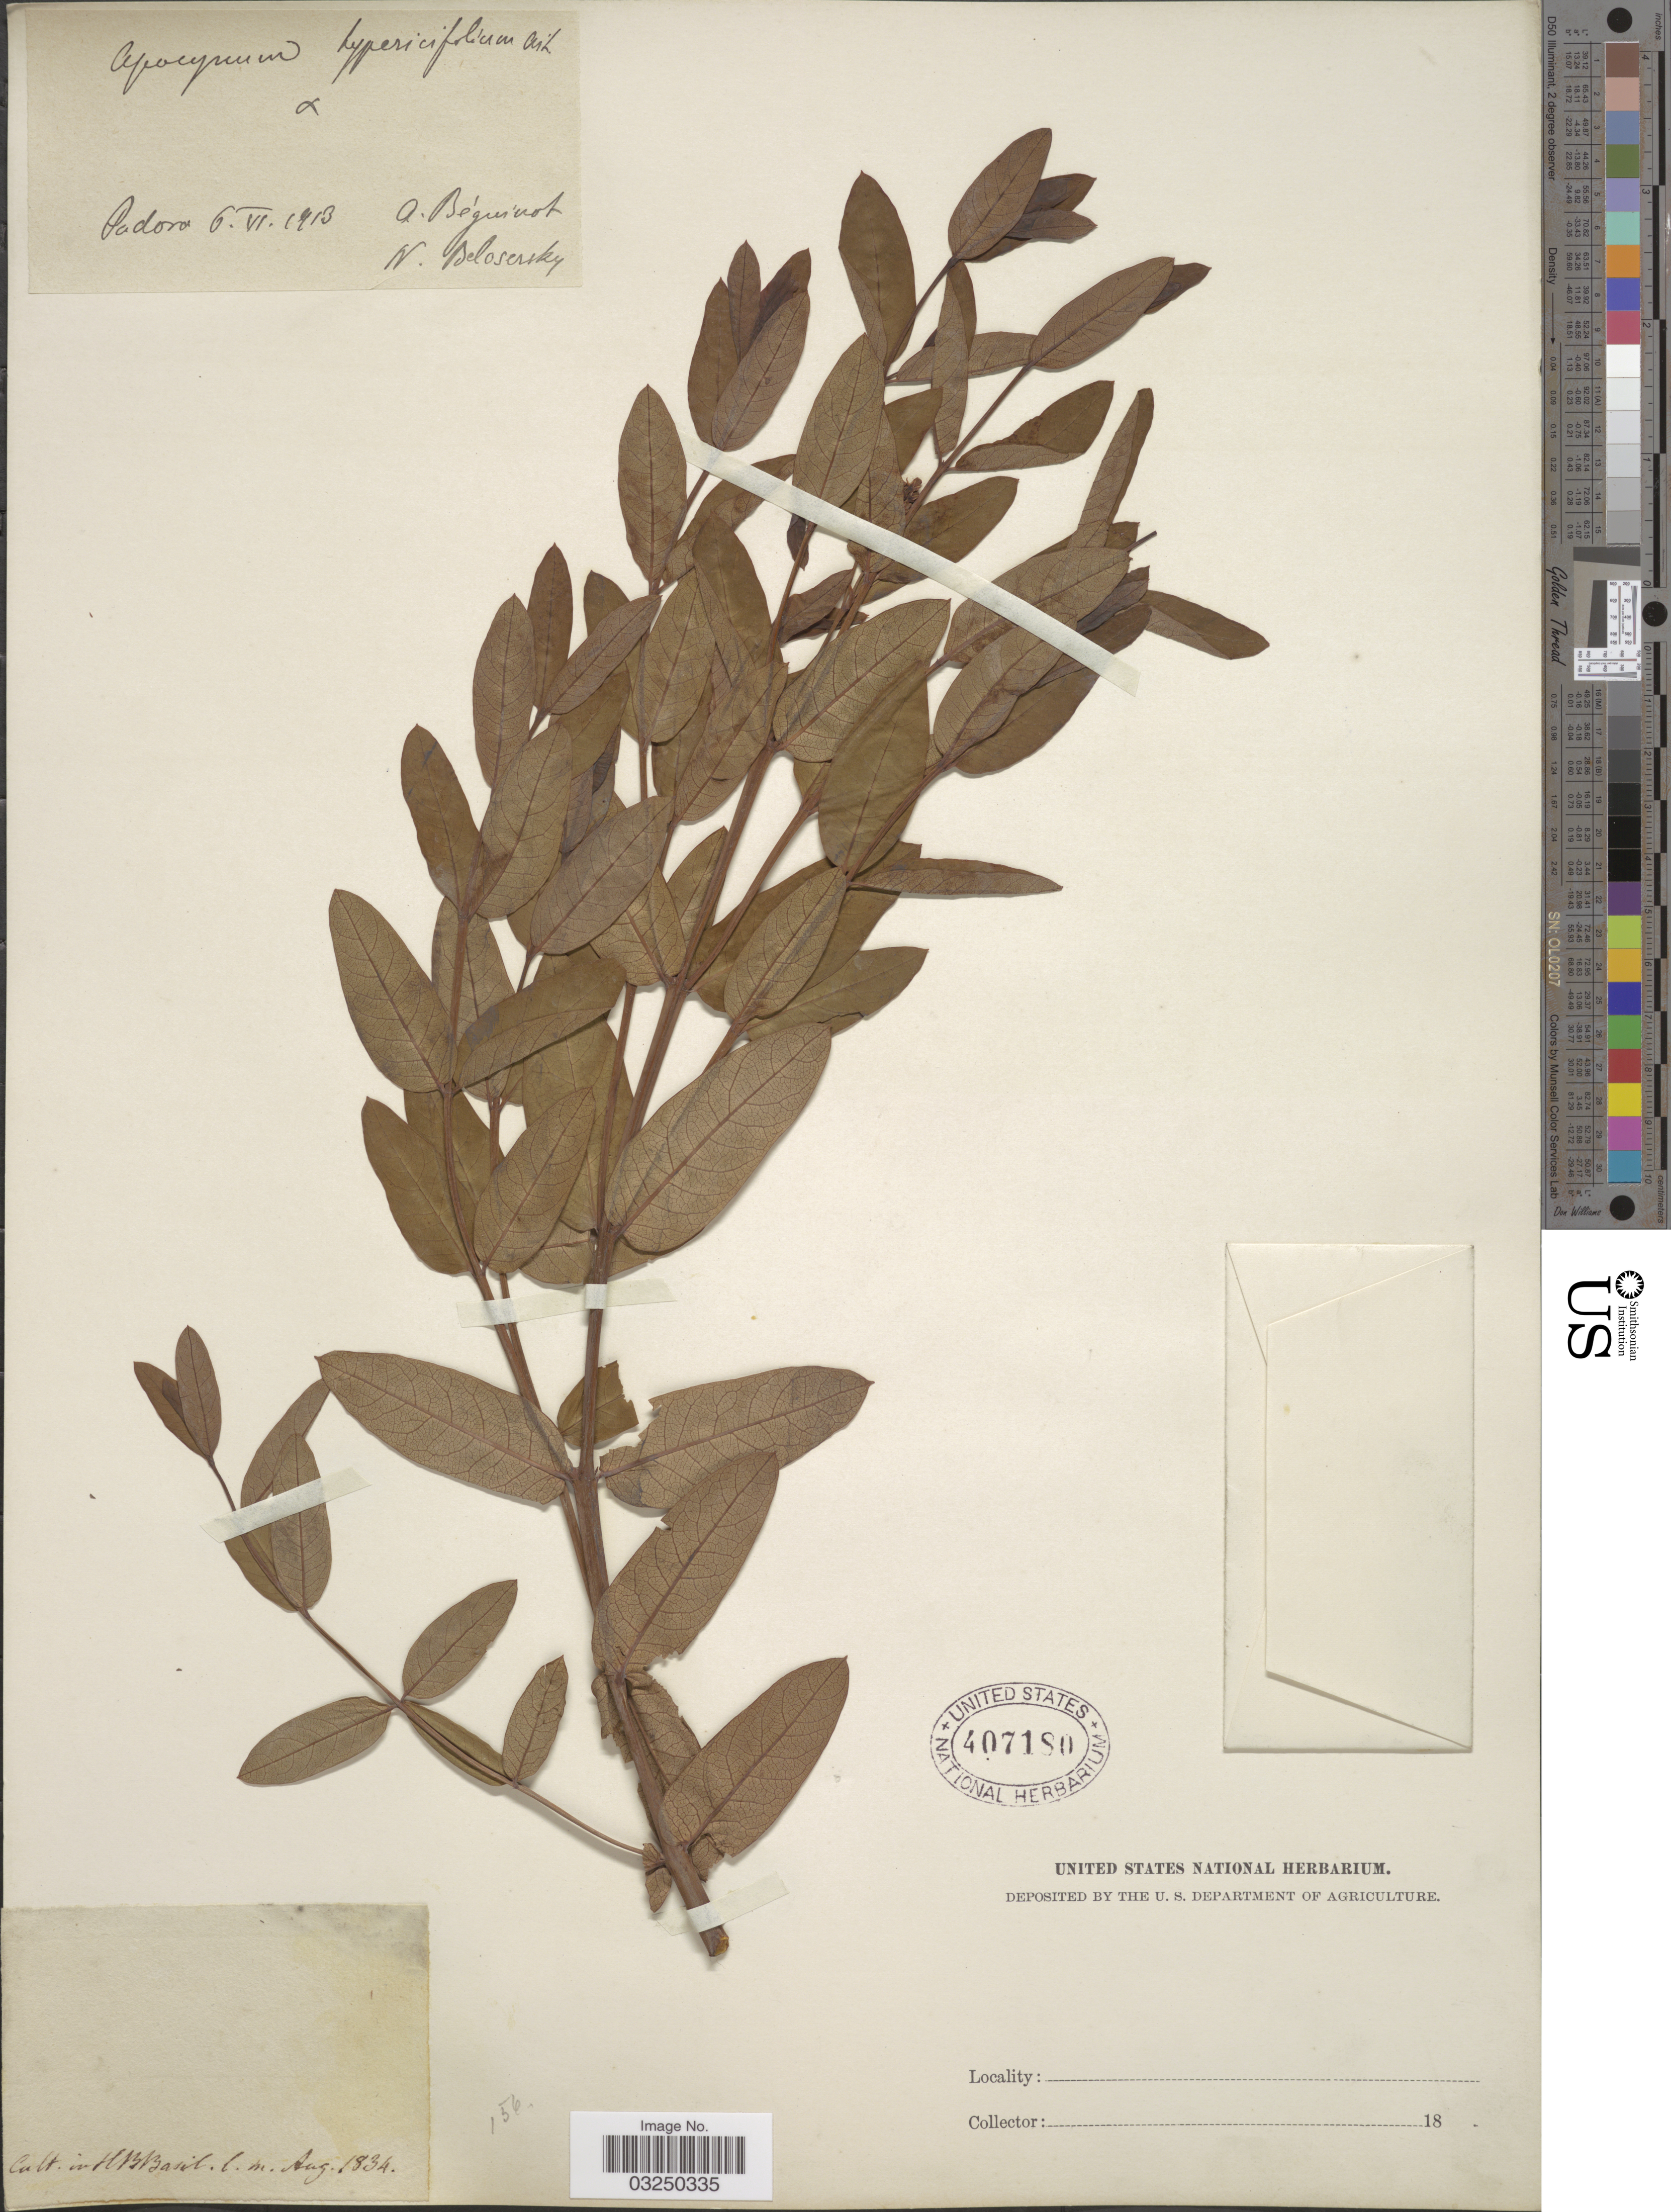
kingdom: Plantae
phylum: Tracheophyta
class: Magnoliopsida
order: Gentianales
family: Apocynaceae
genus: Apocynum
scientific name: Apocynum venetum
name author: L.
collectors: ex herb. United States National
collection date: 1834-08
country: Switzerland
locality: Cult. in HB Basil.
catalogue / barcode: US 407180